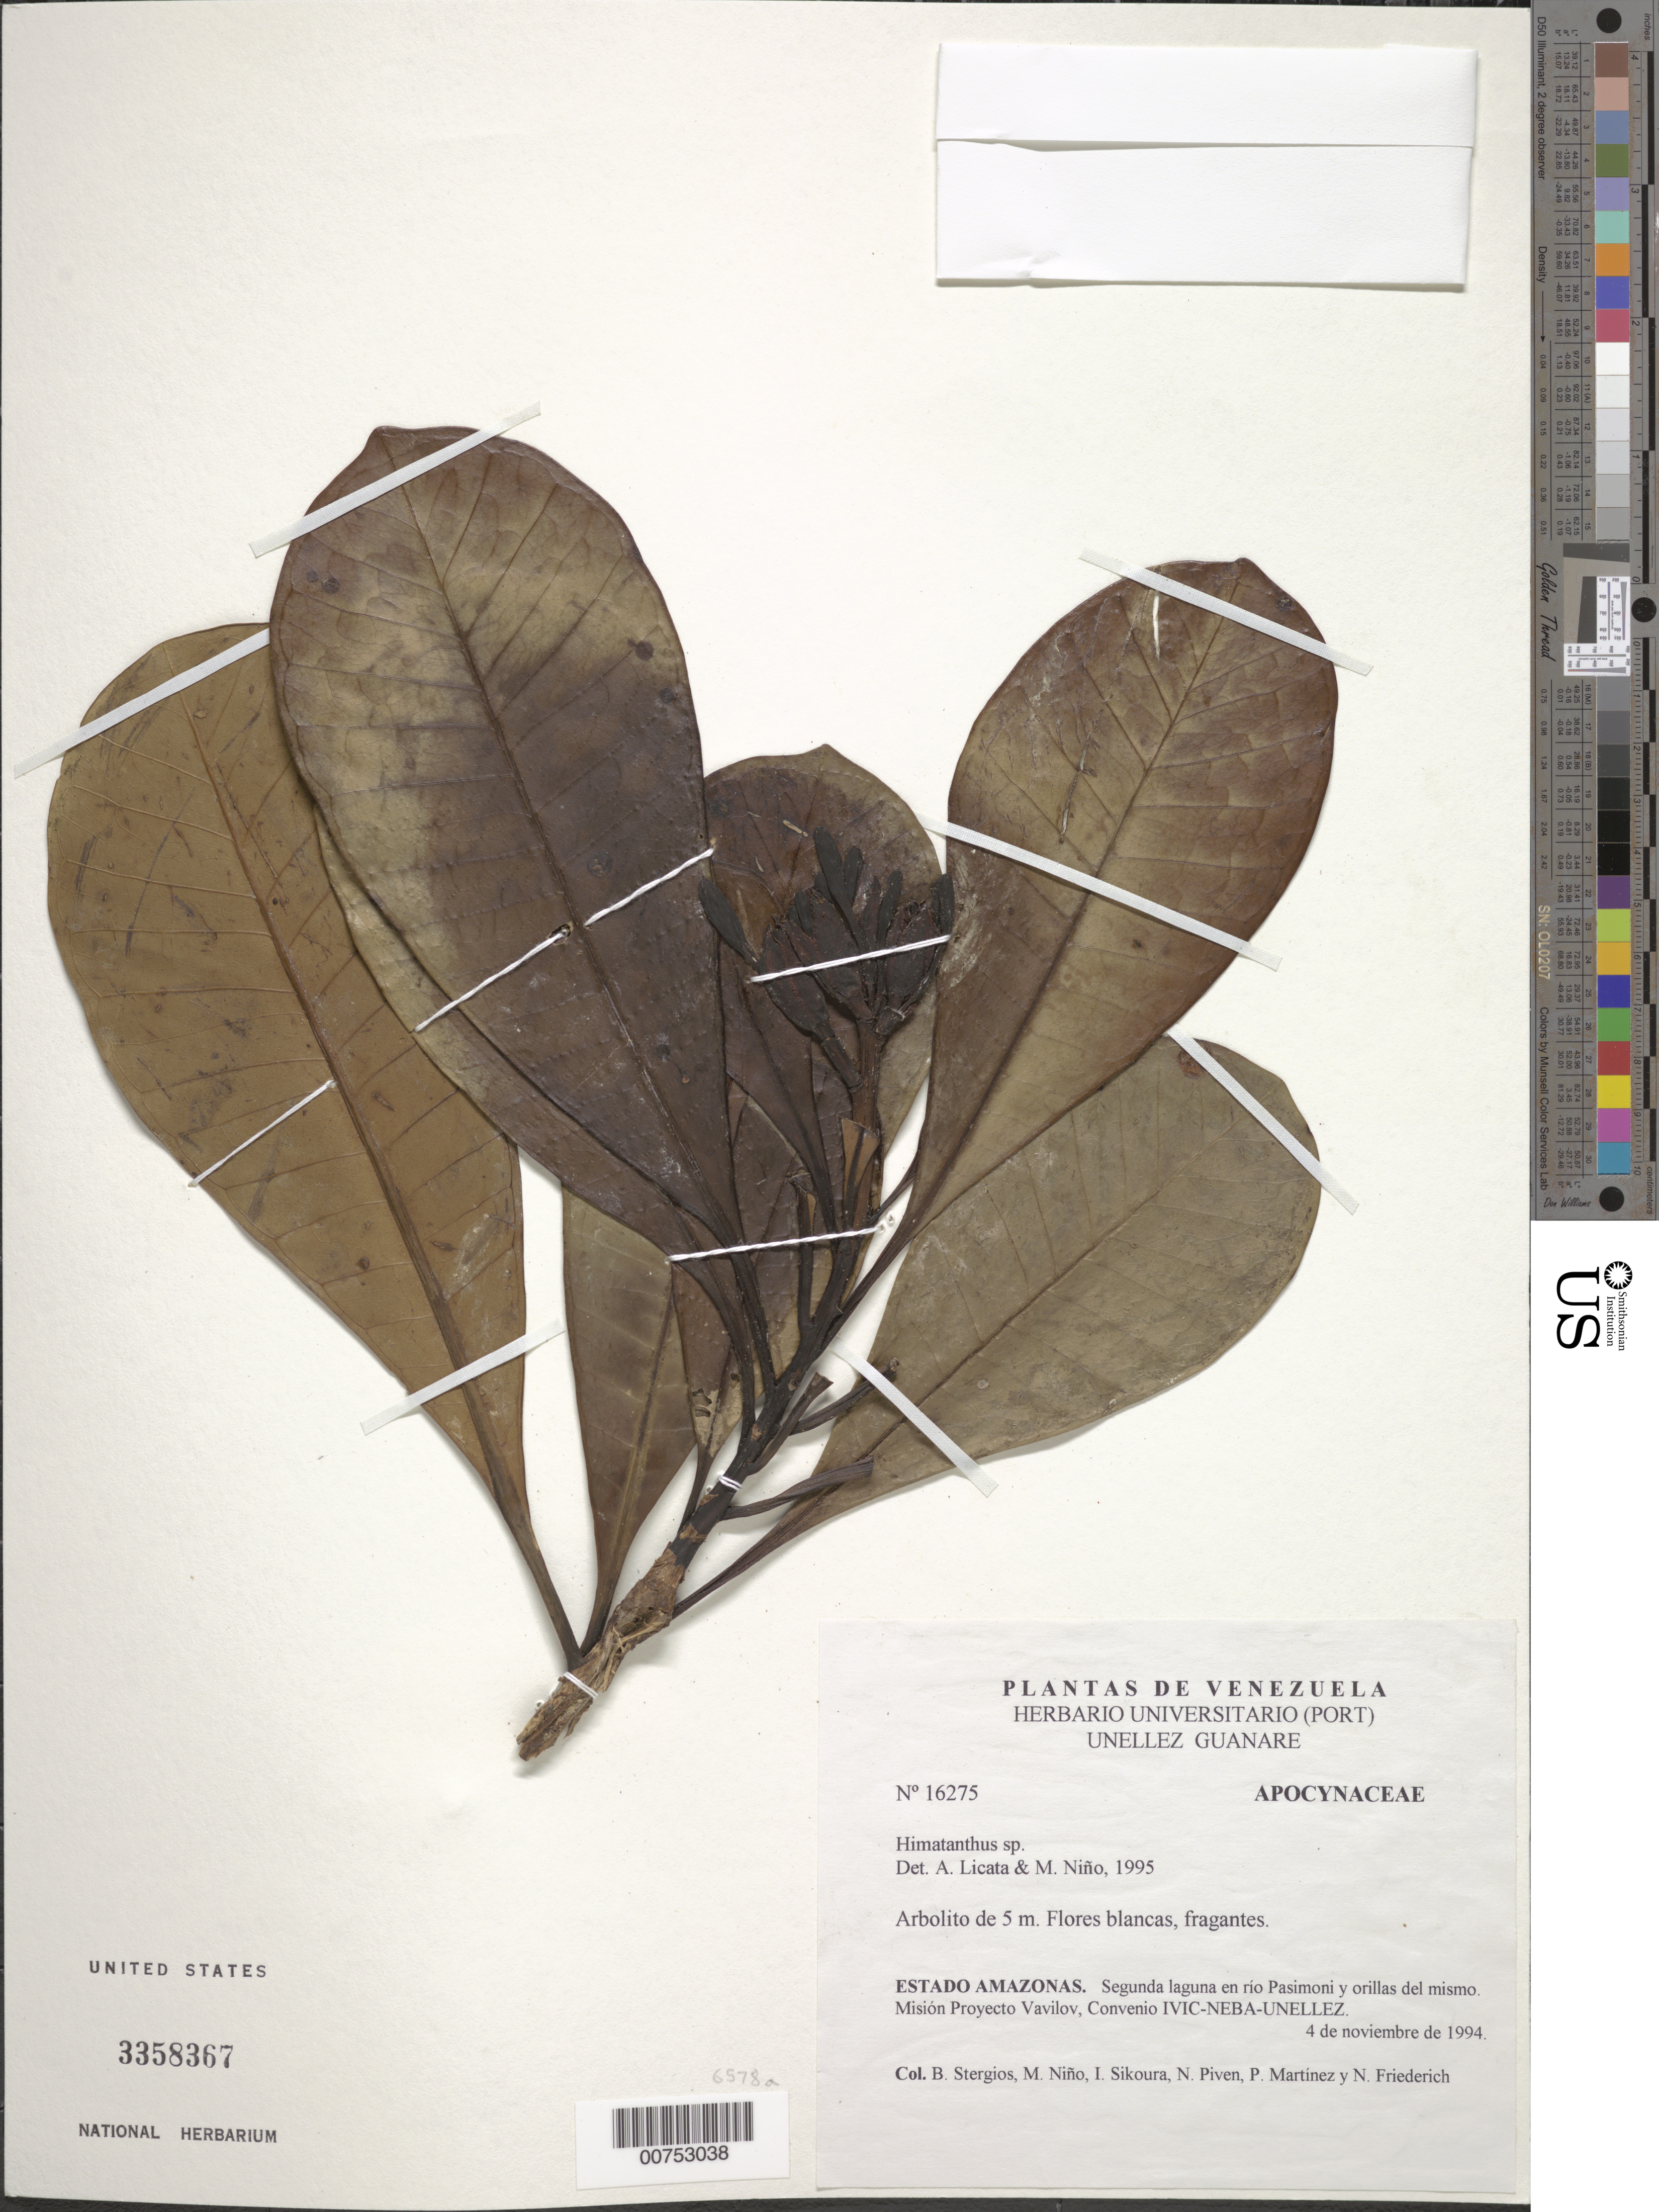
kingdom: Plantae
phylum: Tracheophyta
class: Magnoliopsida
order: Gentianales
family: Apocynaceae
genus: Himatanthus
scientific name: Himatanthus sp.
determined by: Licata, A.; Niño, S. M.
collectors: B. G. Stergios, S. M. Niño, I. Sikoura, N. Piven, P. Martinez & N. Friederich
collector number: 16275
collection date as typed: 4-Nov-94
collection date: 1994-11-04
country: Venezuela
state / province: Amazonas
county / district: Río Negro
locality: Río Pasimoni, Misión Proyecto Vavilov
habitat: Segunda laguna en río y orillas del mismo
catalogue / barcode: US 3358367